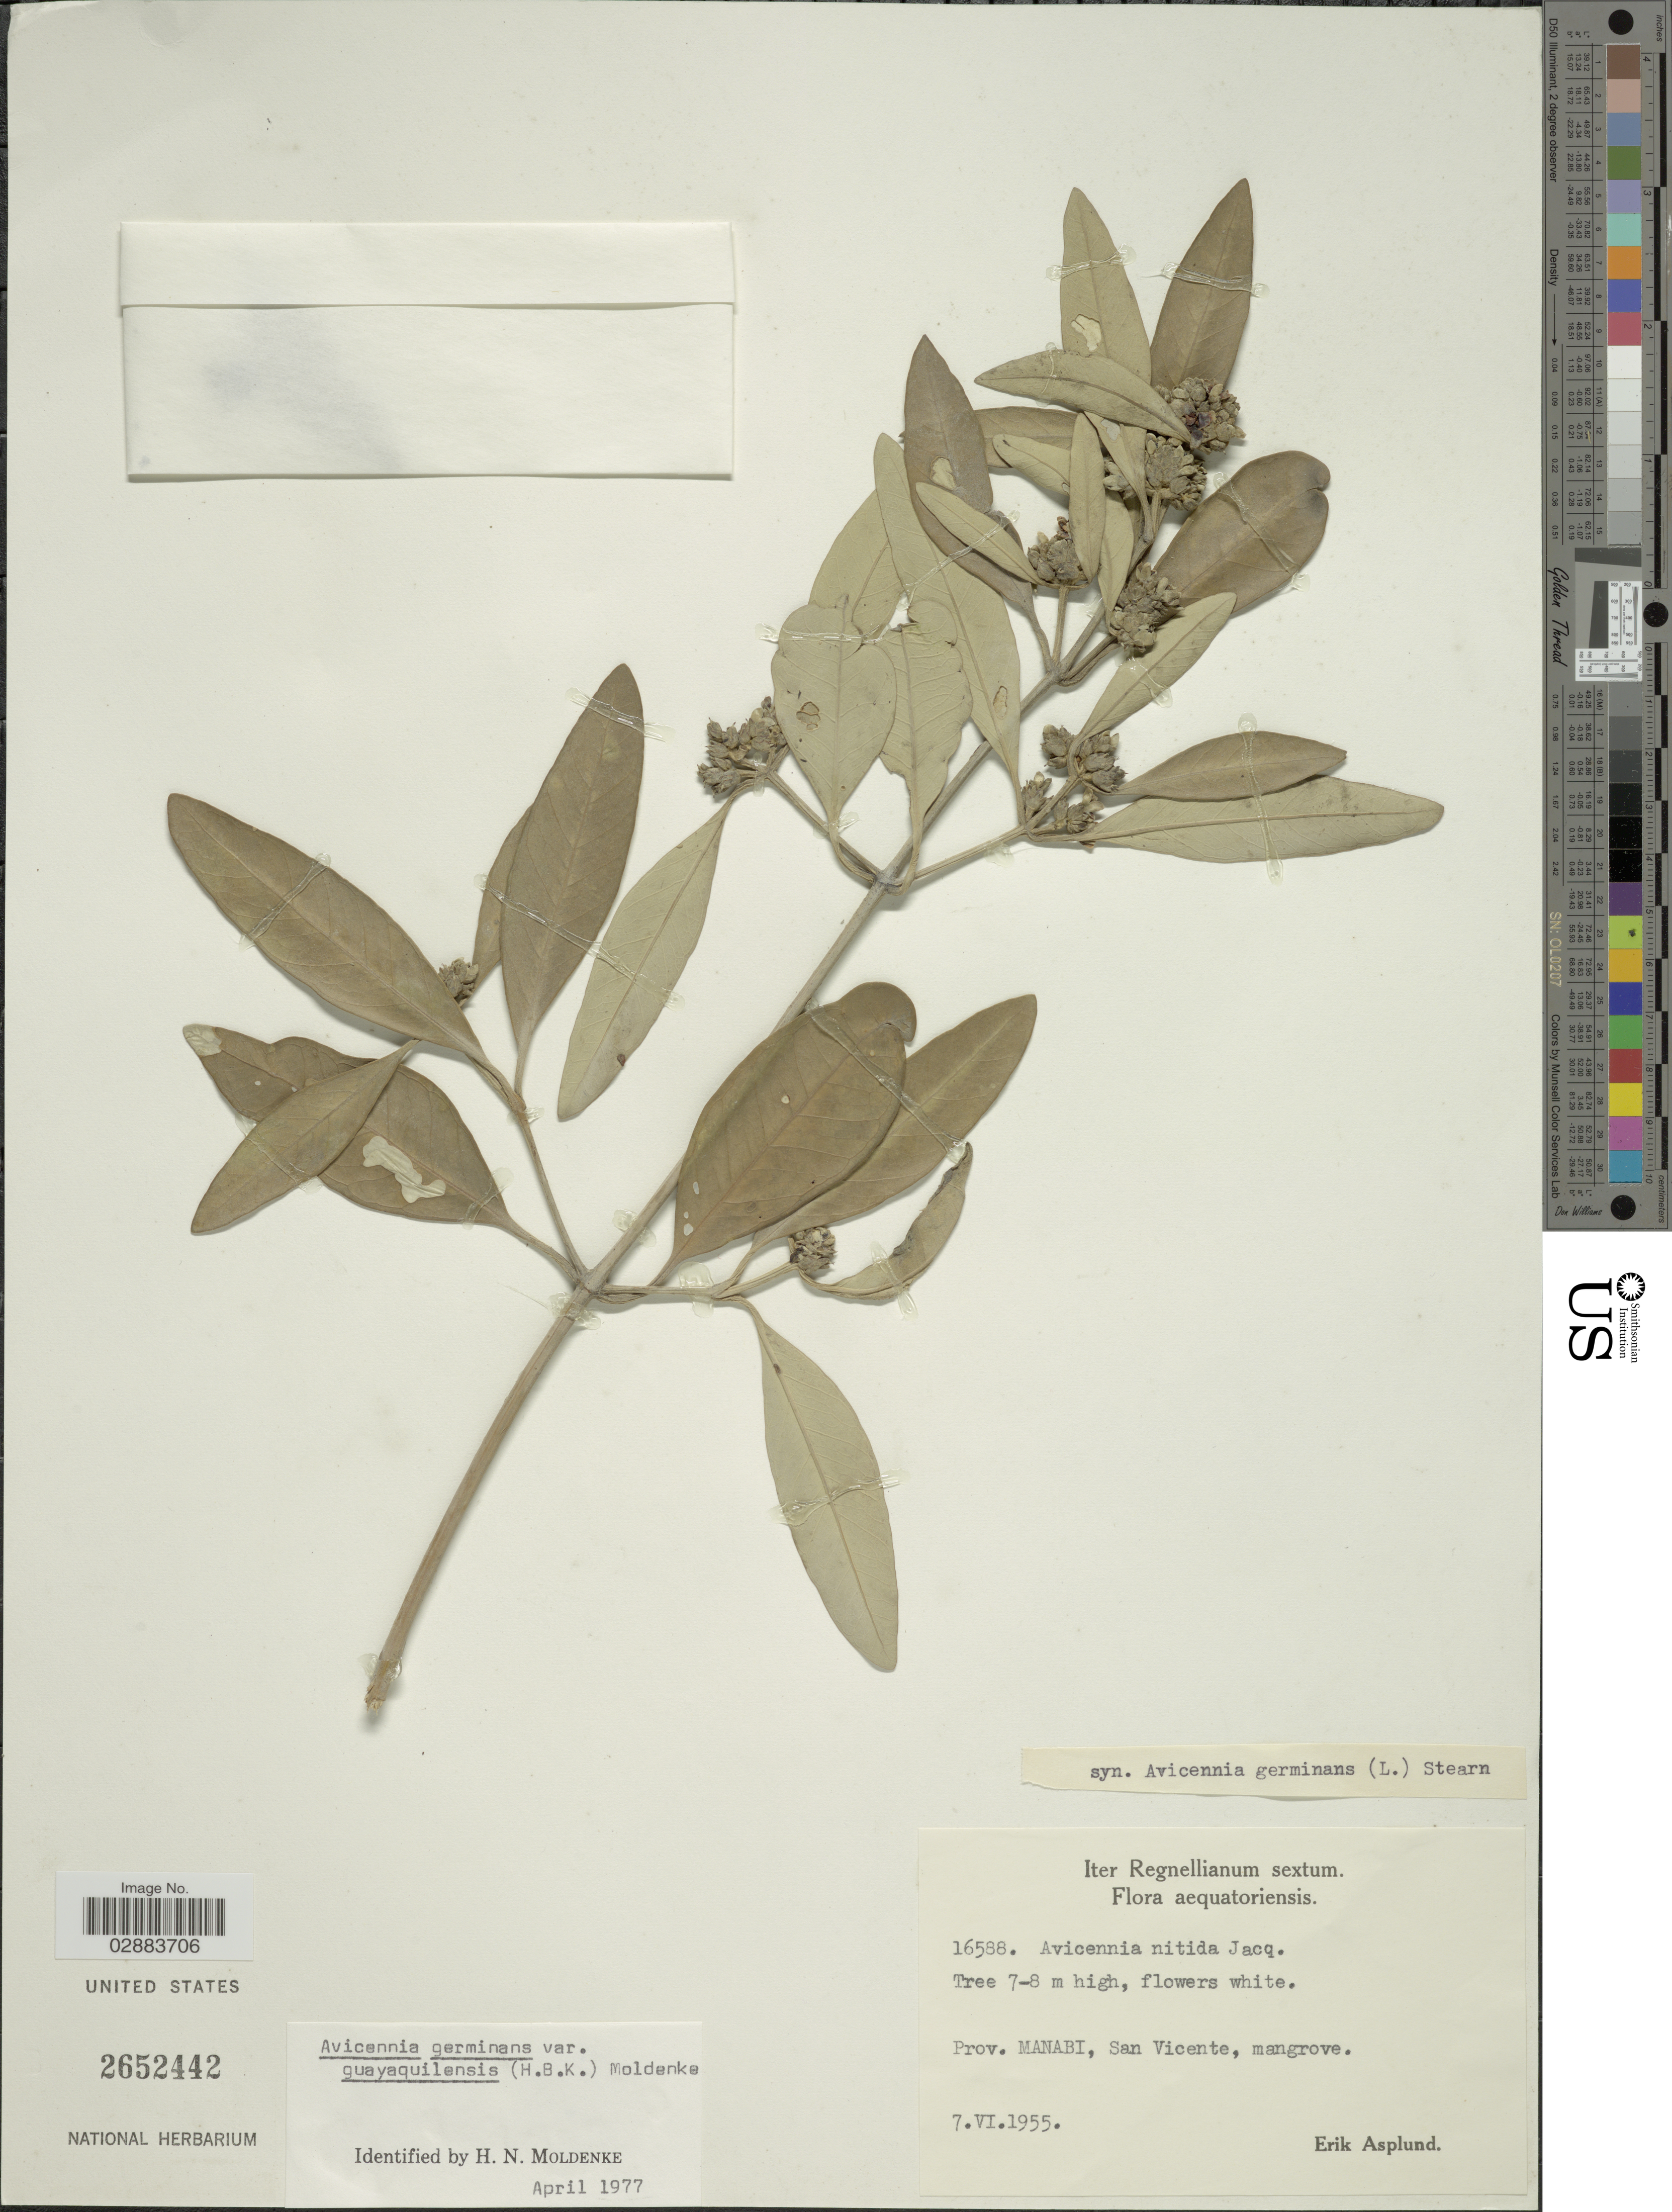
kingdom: Plantae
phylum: Tracheophyta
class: Magnoliopsida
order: Lamiales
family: Acanthaceae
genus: Avicennia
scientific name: Avicennia germinans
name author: (L.) L.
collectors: E. Asplund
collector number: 16588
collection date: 1955-06-07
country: Ecuador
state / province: Manabí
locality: San Vicente.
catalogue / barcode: US 2652442